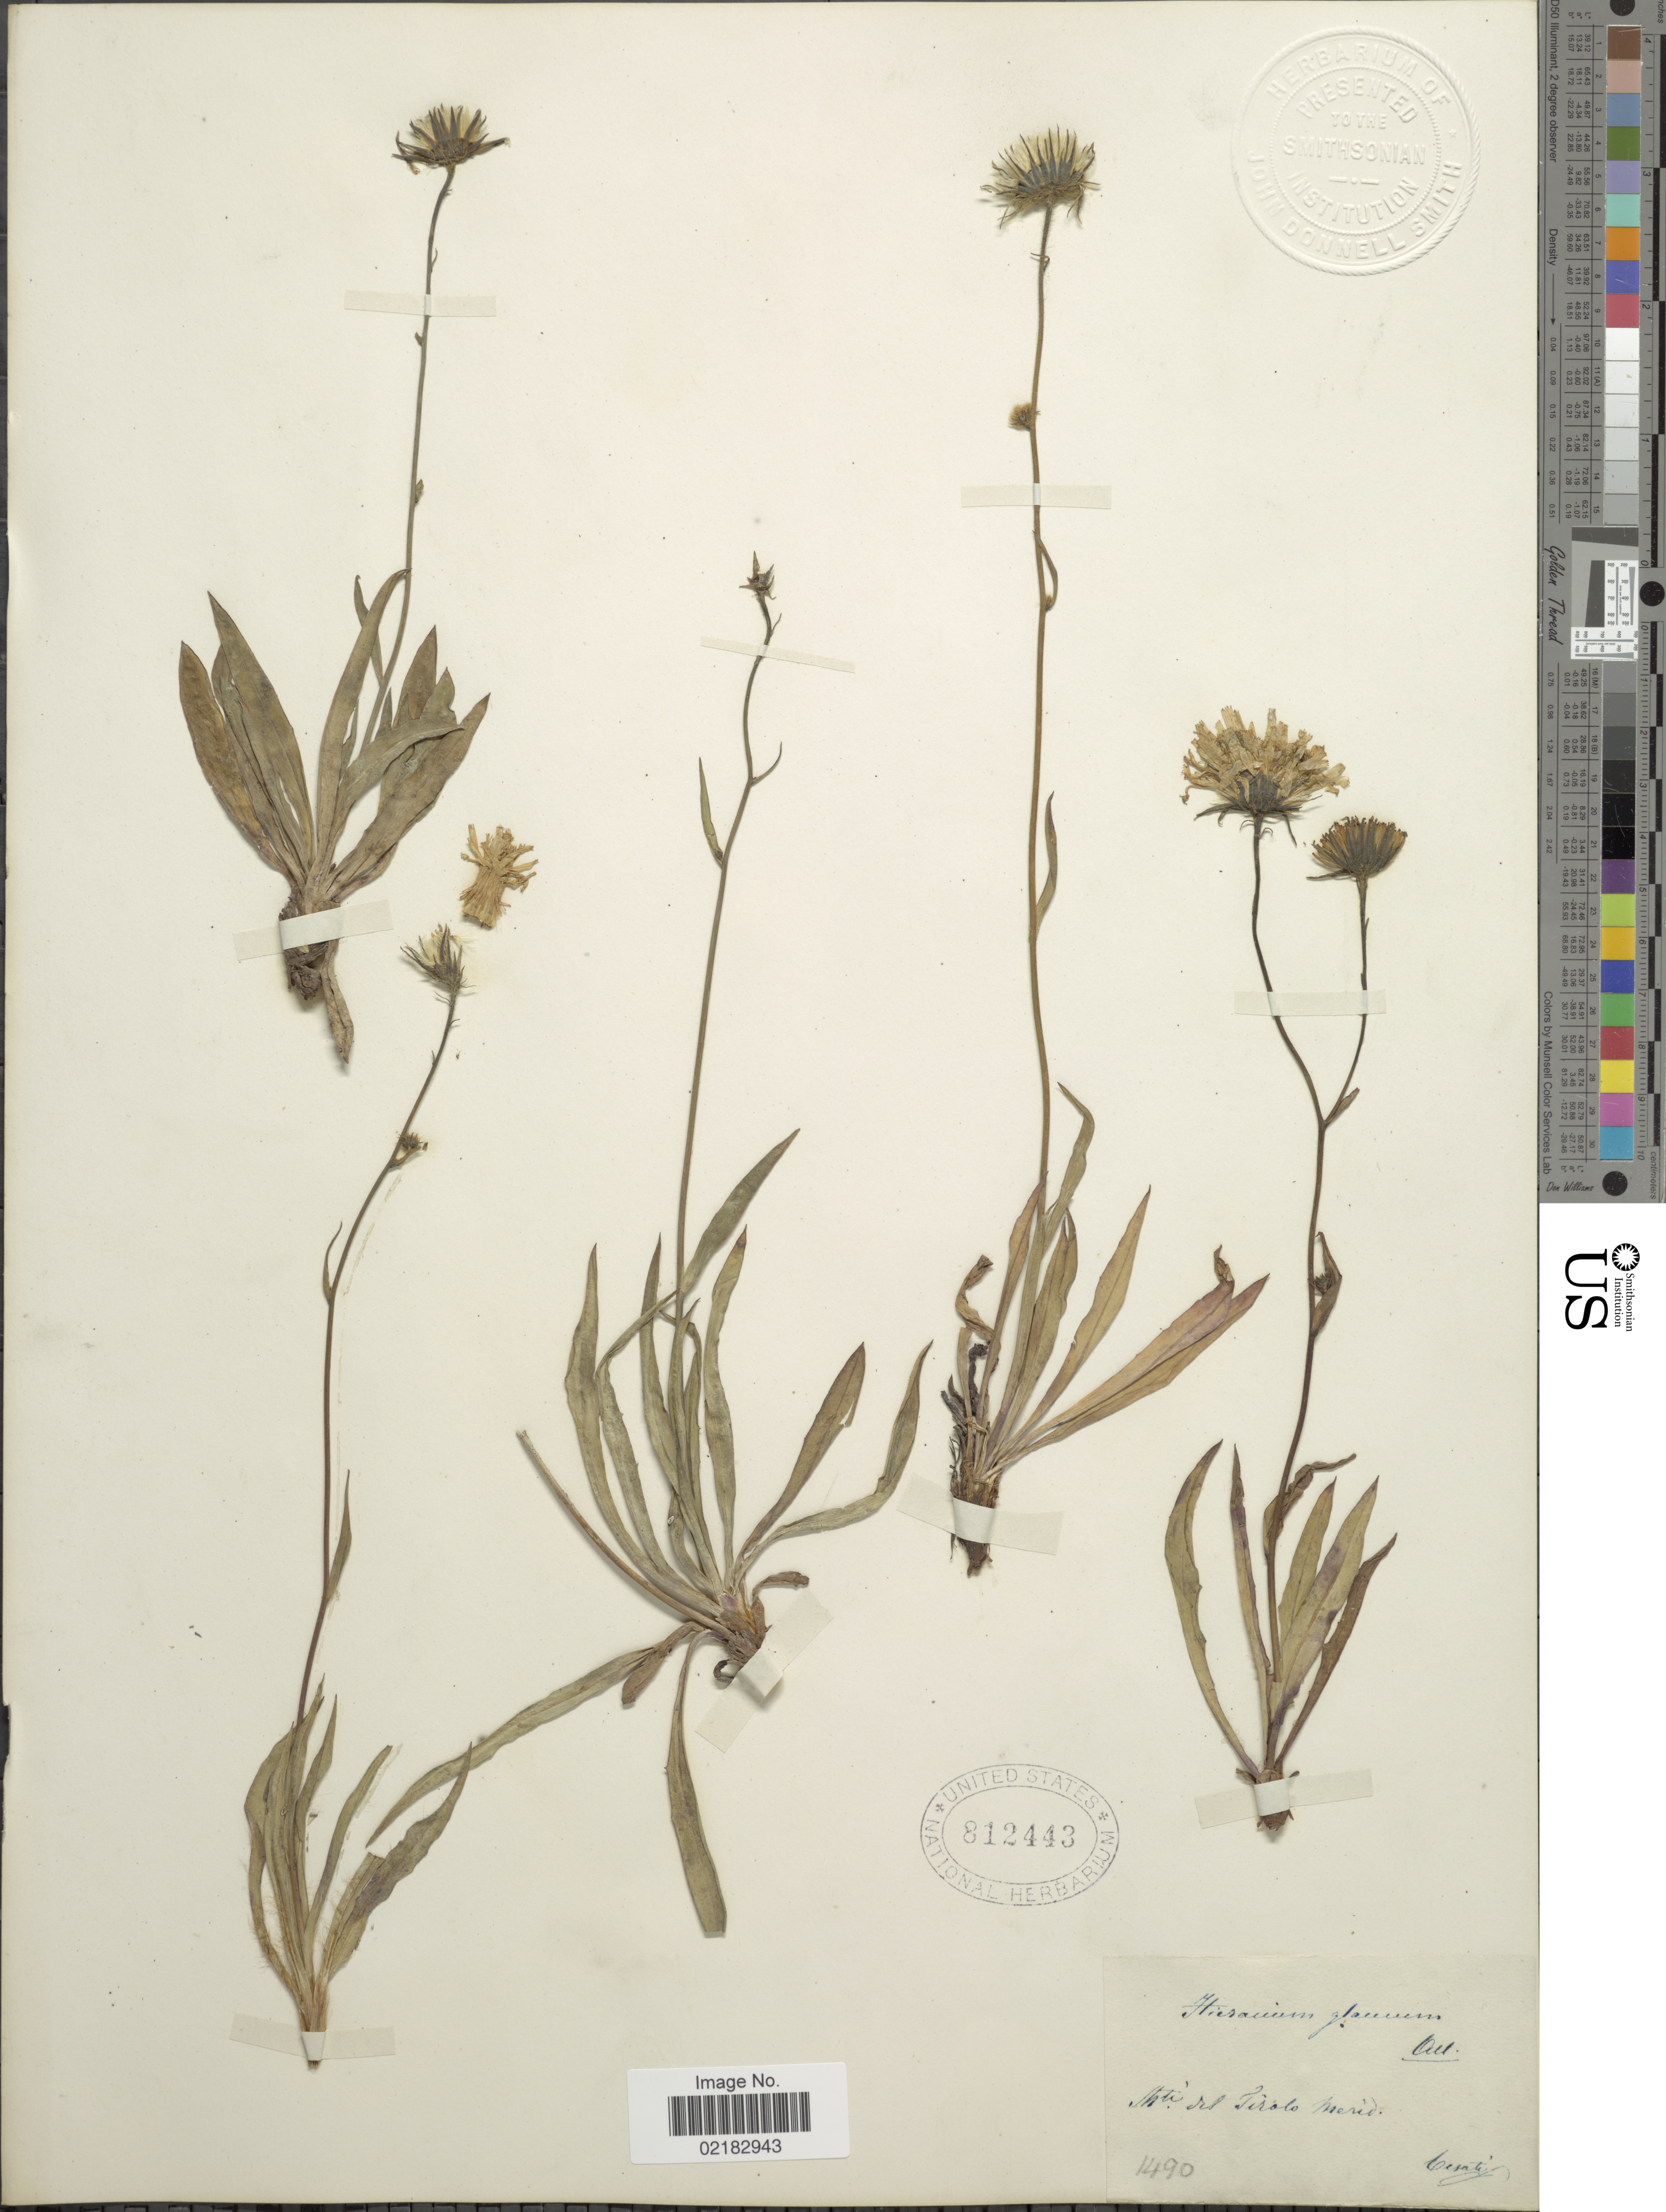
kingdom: Plantae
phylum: Tracheophyta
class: Magnoliopsida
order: Asterales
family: Asteraceae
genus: Hieracium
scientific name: Hieracium glaucum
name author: All.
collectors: V. de Cesati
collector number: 1490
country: Austria / Italy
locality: Mtn. rd. Tirol Merid [interpreted]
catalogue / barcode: US 812443